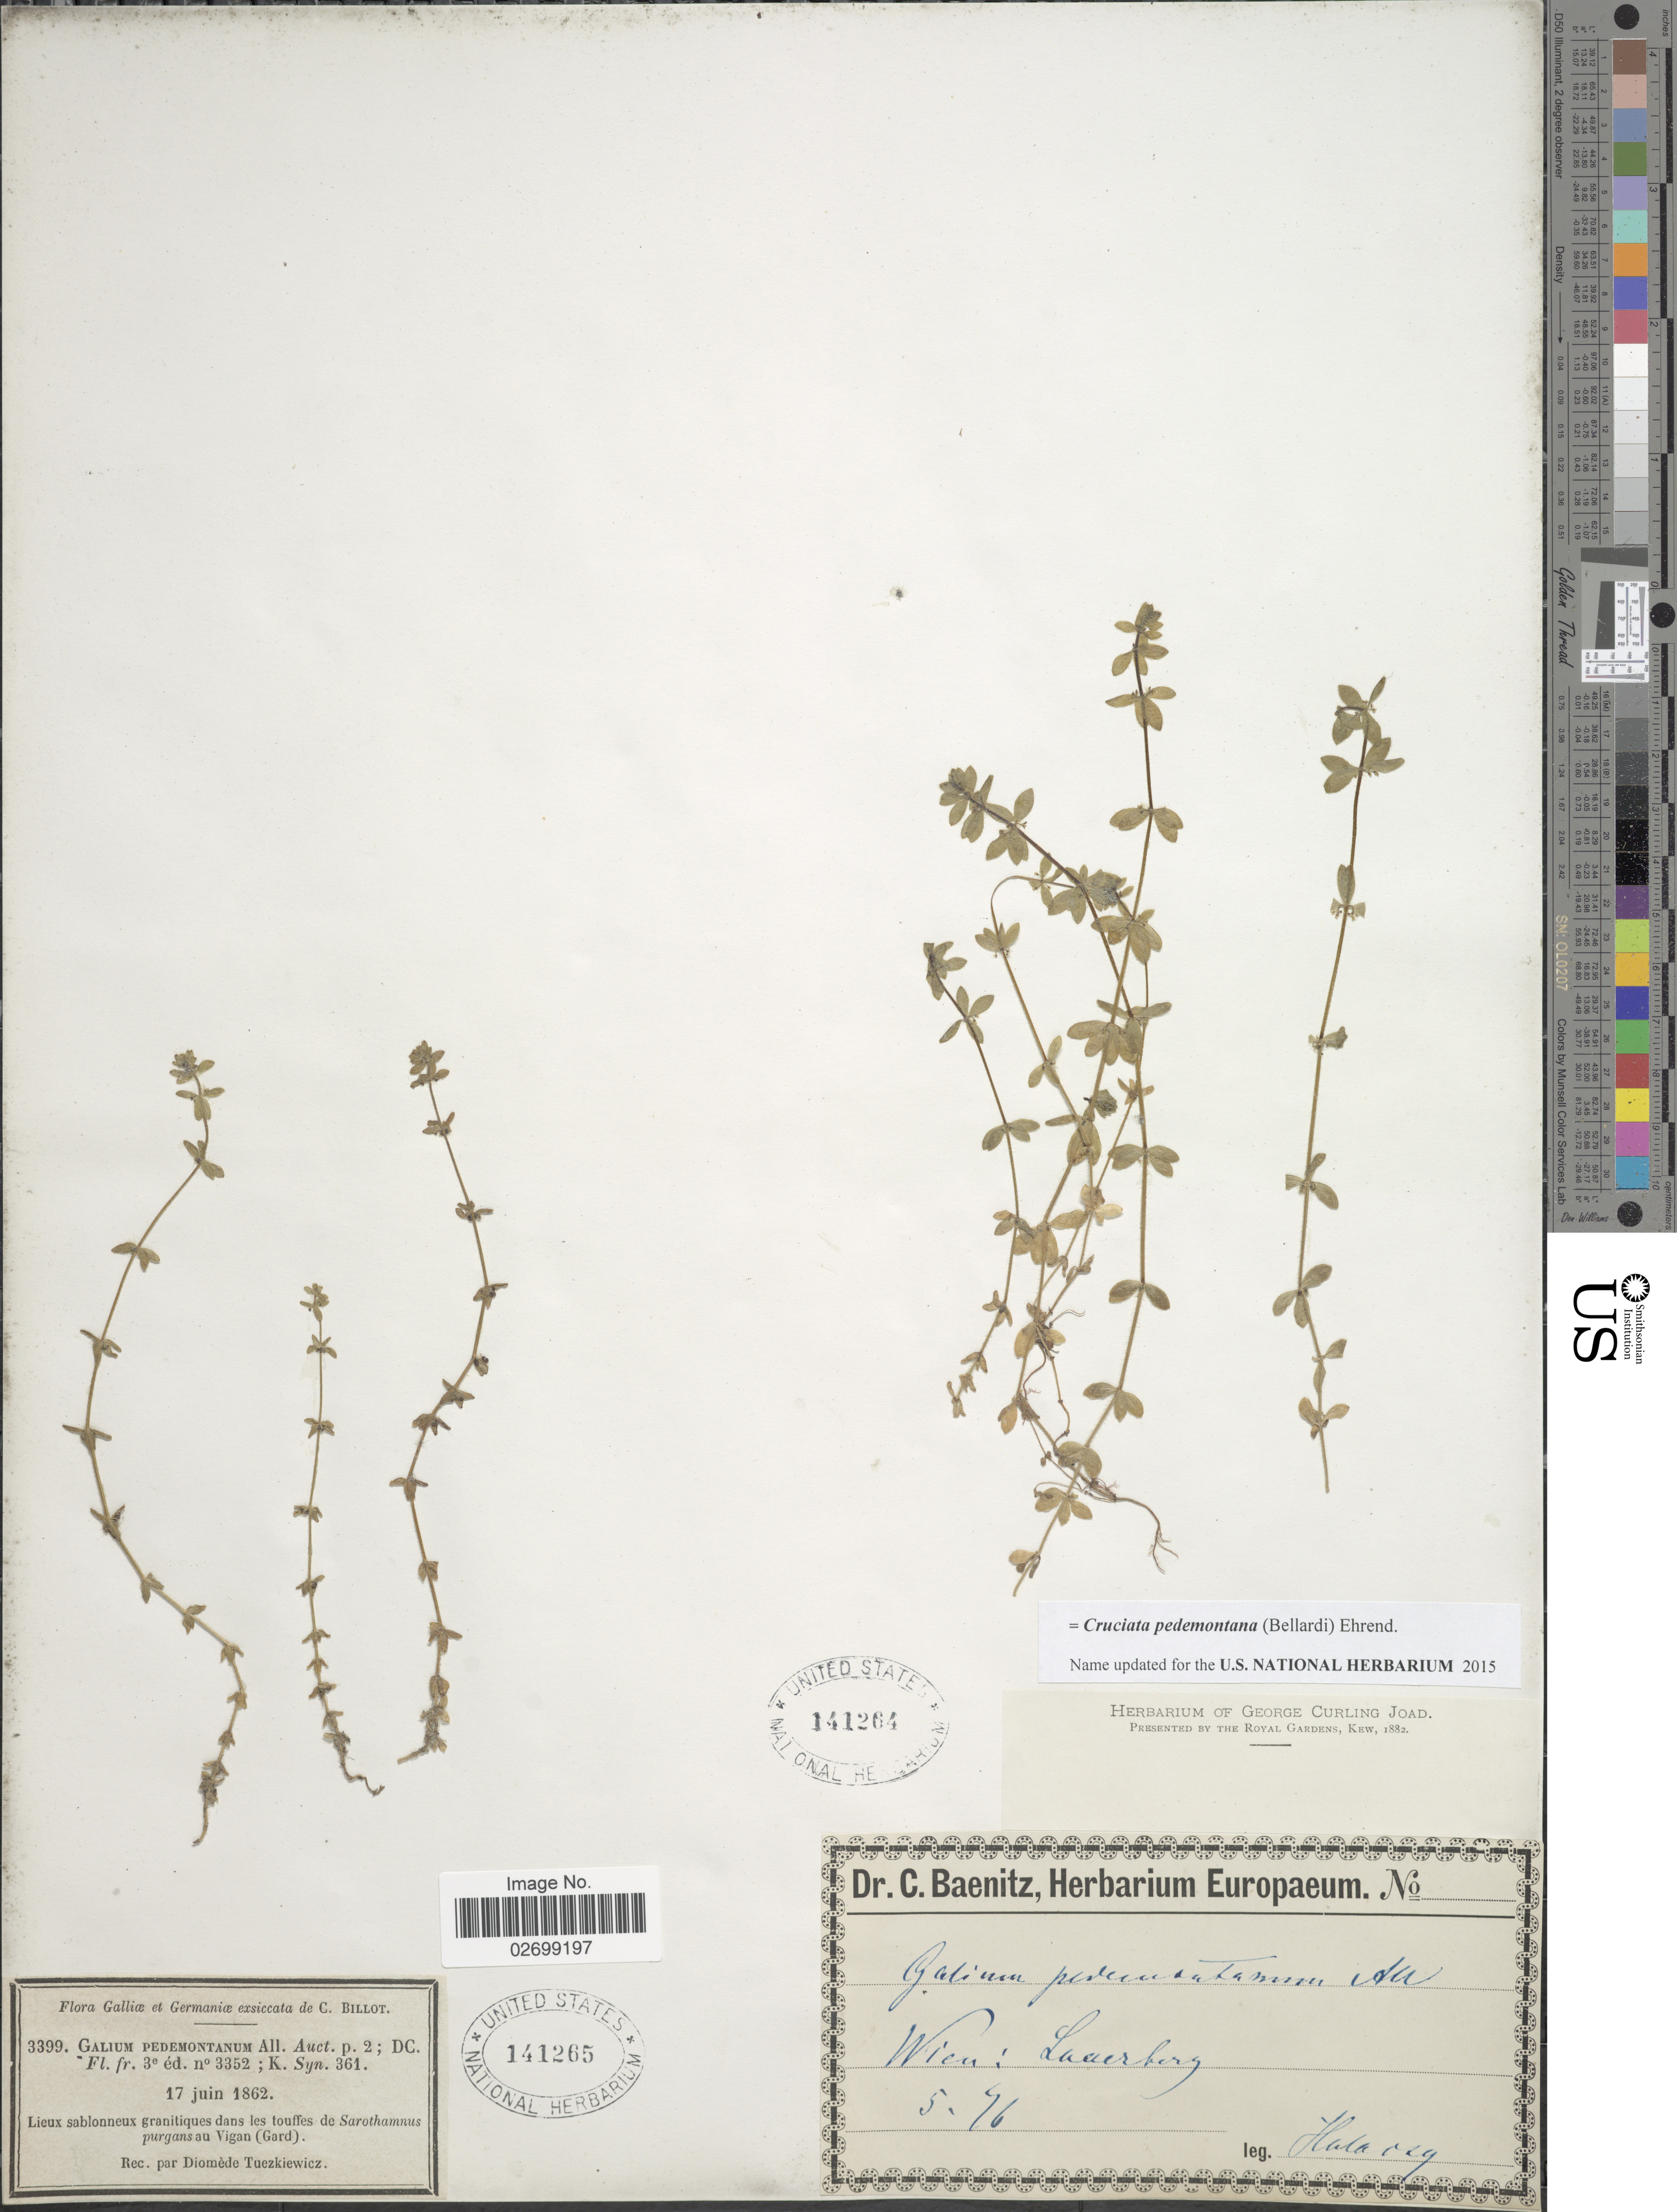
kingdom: Plantae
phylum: Tracheophyta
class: Magnoliopsida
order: Gentianales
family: Rubiaceae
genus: Cruciata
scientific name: Cruciata pedemontana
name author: (Bellardi) Ehrend.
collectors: D. Tuezkiewicz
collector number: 3399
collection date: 1862-06-17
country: France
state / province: Occitanie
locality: Galliae et Germaniae, Lieux sablonneux granitiques dans les touffes de Sarothamnus purgans au Vigan (Gard)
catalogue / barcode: US 141265-2